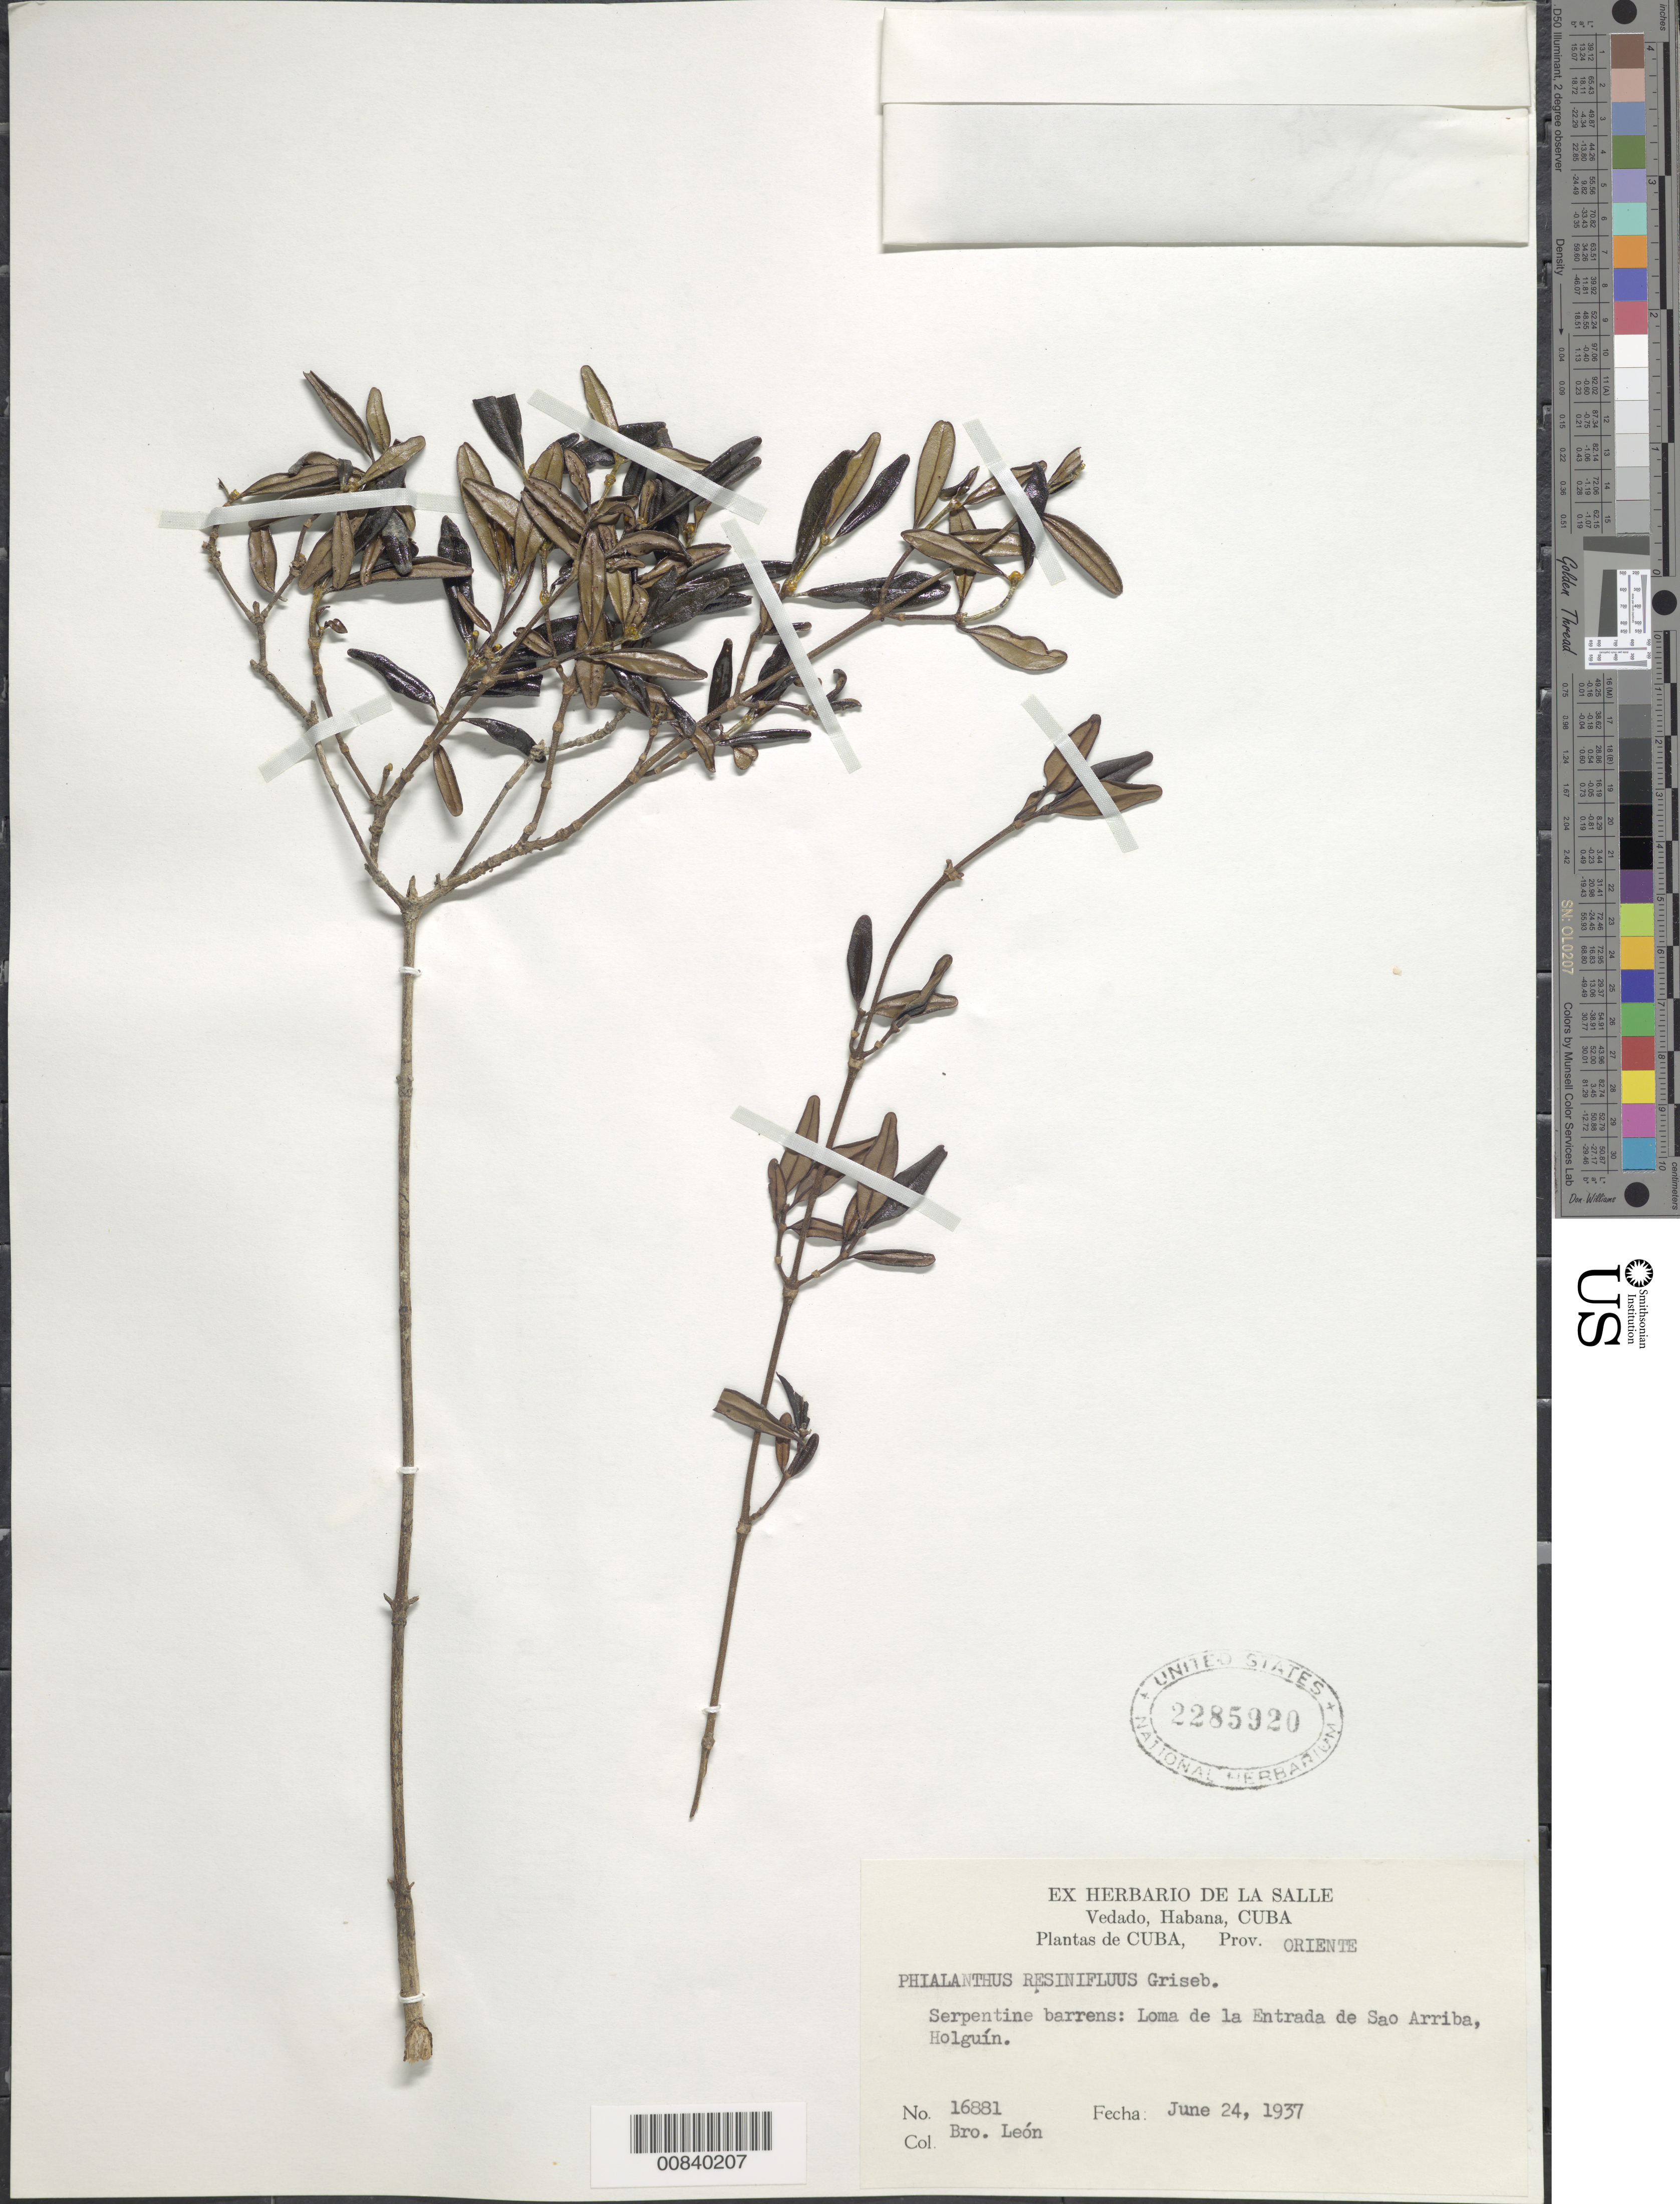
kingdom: Plantae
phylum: Tracheophyta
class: Magnoliopsida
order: Gentianales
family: Rubiaceae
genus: Phialanthus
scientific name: Phialanthus resinifluus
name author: Griseb.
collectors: Bro. León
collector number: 16881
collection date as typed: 24 Jun 1937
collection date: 1937-06-24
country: Cuba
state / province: Oriente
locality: Loma de la Entrada de Sao Arriba, Holguín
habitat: Serpentine barrens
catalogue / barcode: US 2285920